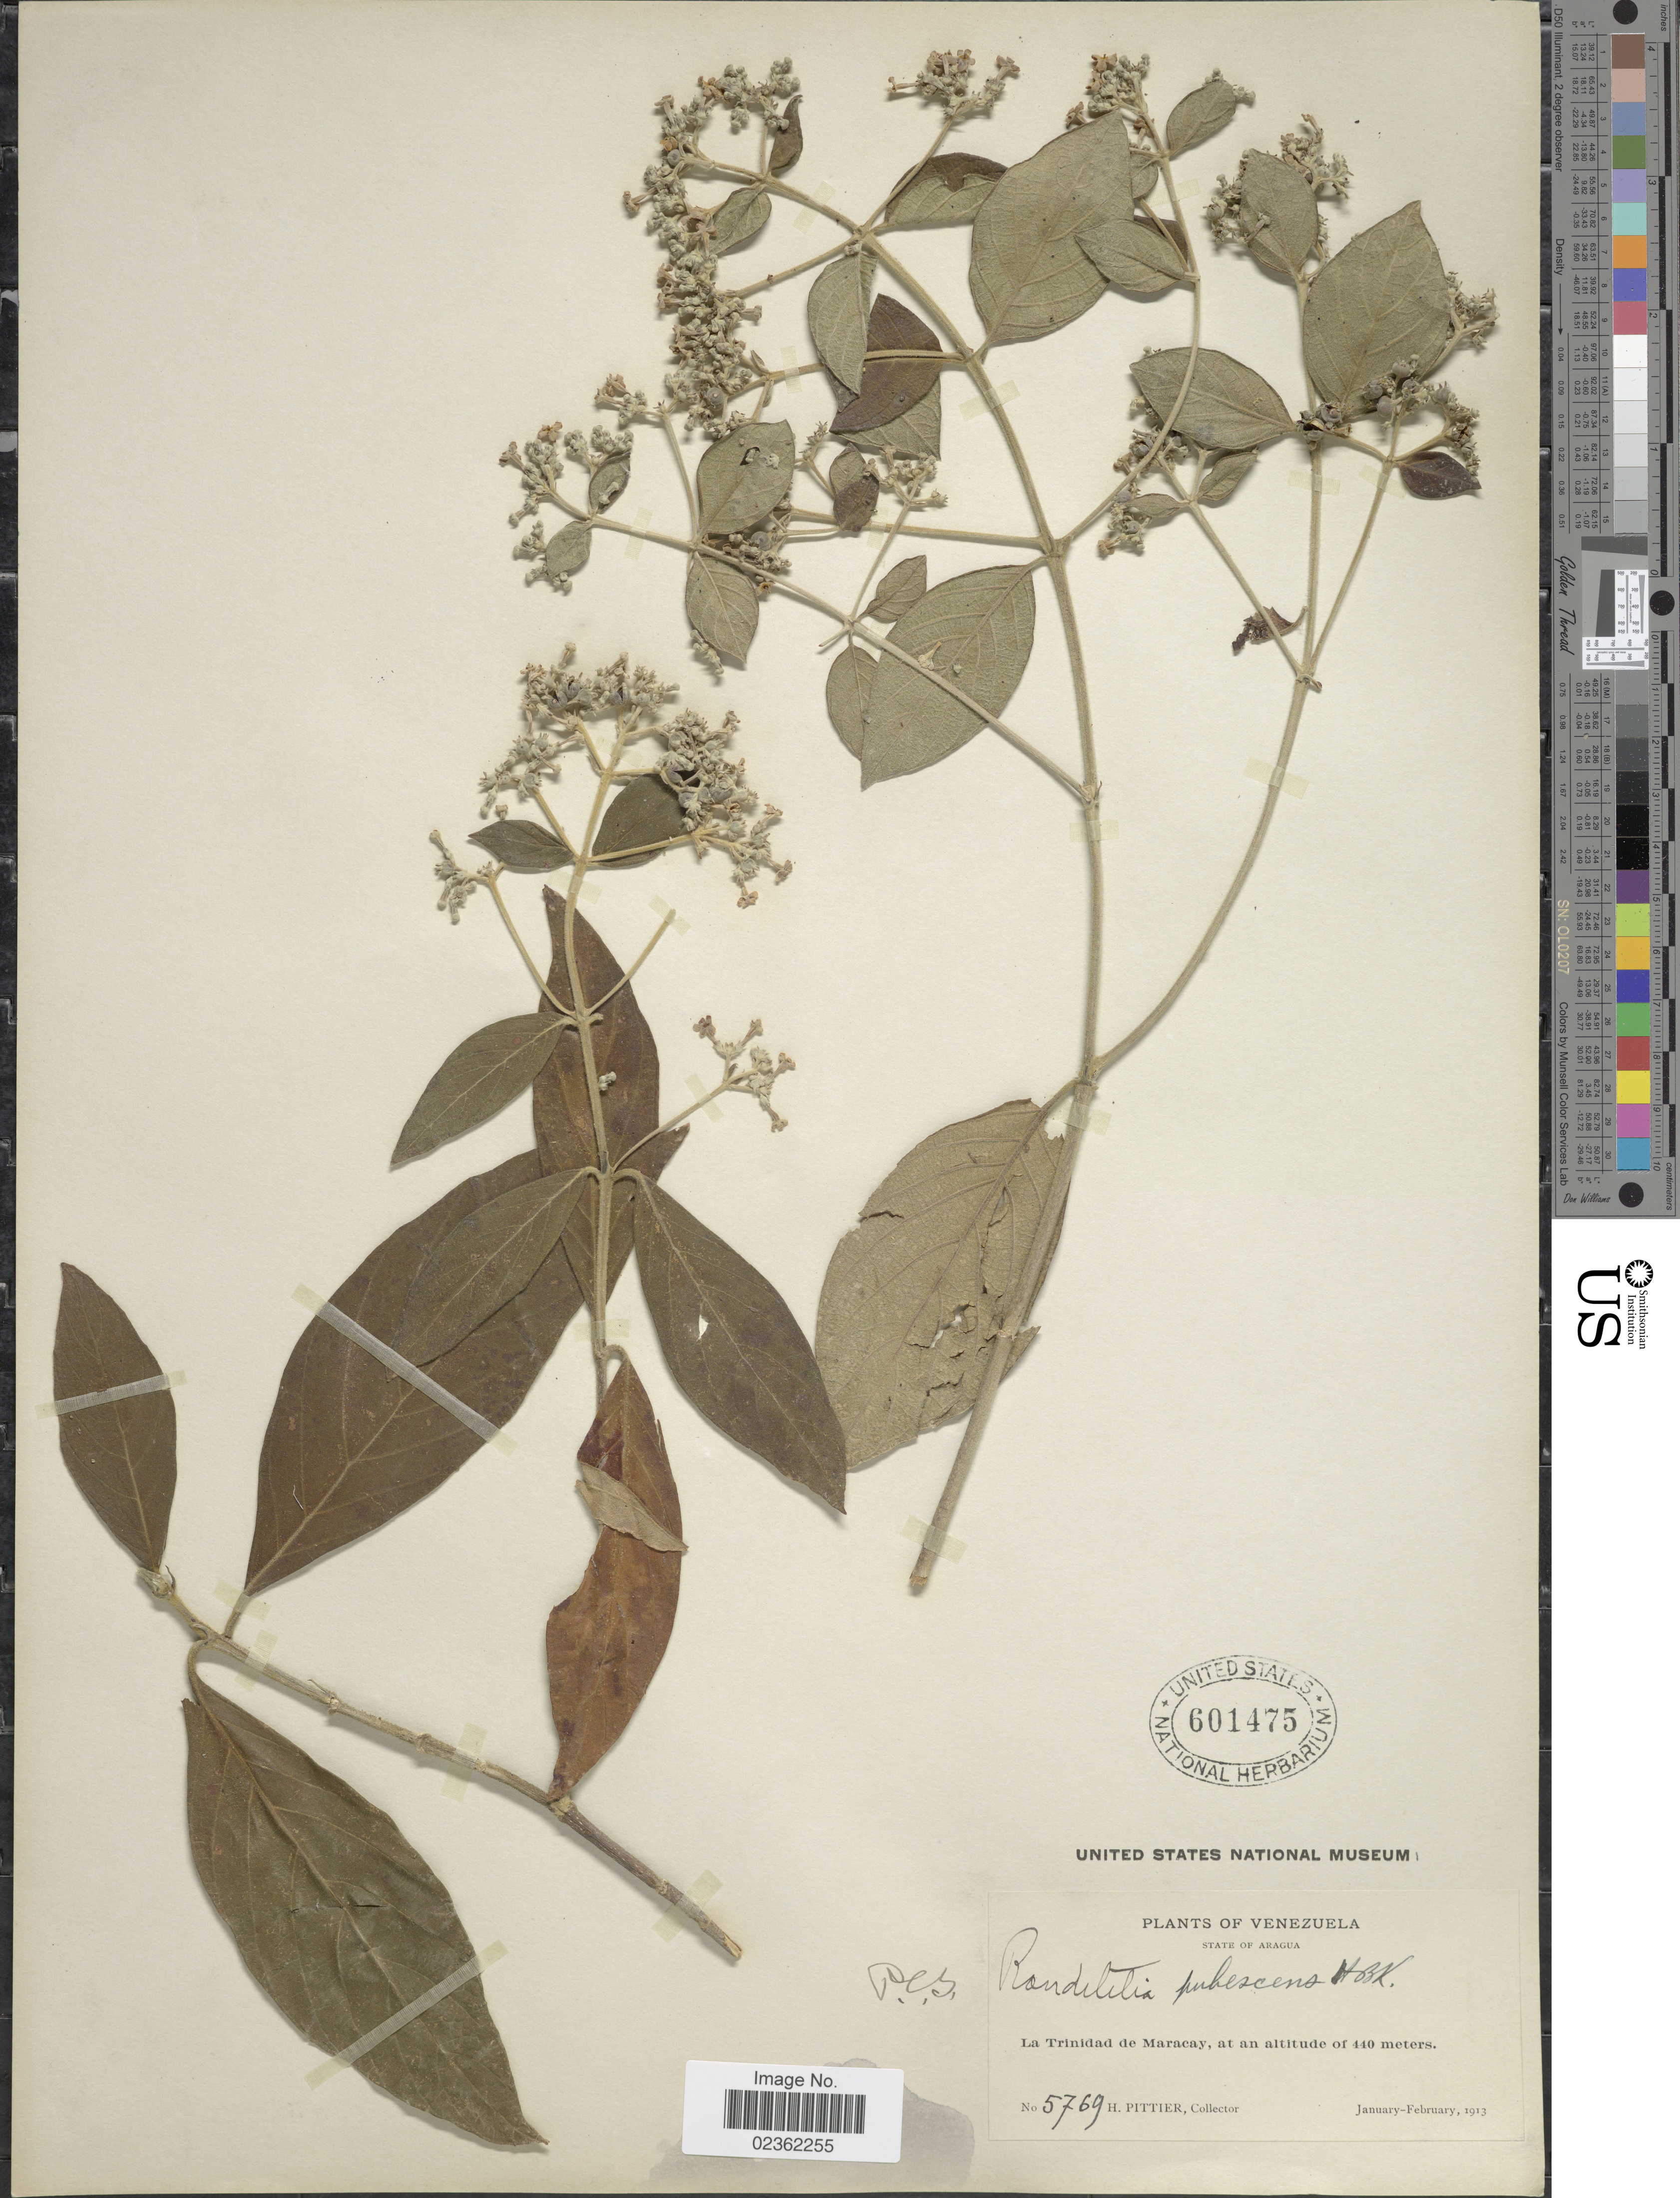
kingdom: Plantae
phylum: Tracheophyta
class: Magnoliopsida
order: Gentianales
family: Rubiaceae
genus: Rondeletia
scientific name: Rondeletia mollis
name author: S.F. Blake ex Steyerm.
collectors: H. F. Pittier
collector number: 5769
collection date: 1913-01/1913-02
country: Venezuela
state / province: Aragua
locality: La Trinidad de Maracay.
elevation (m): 440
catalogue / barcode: US 601475